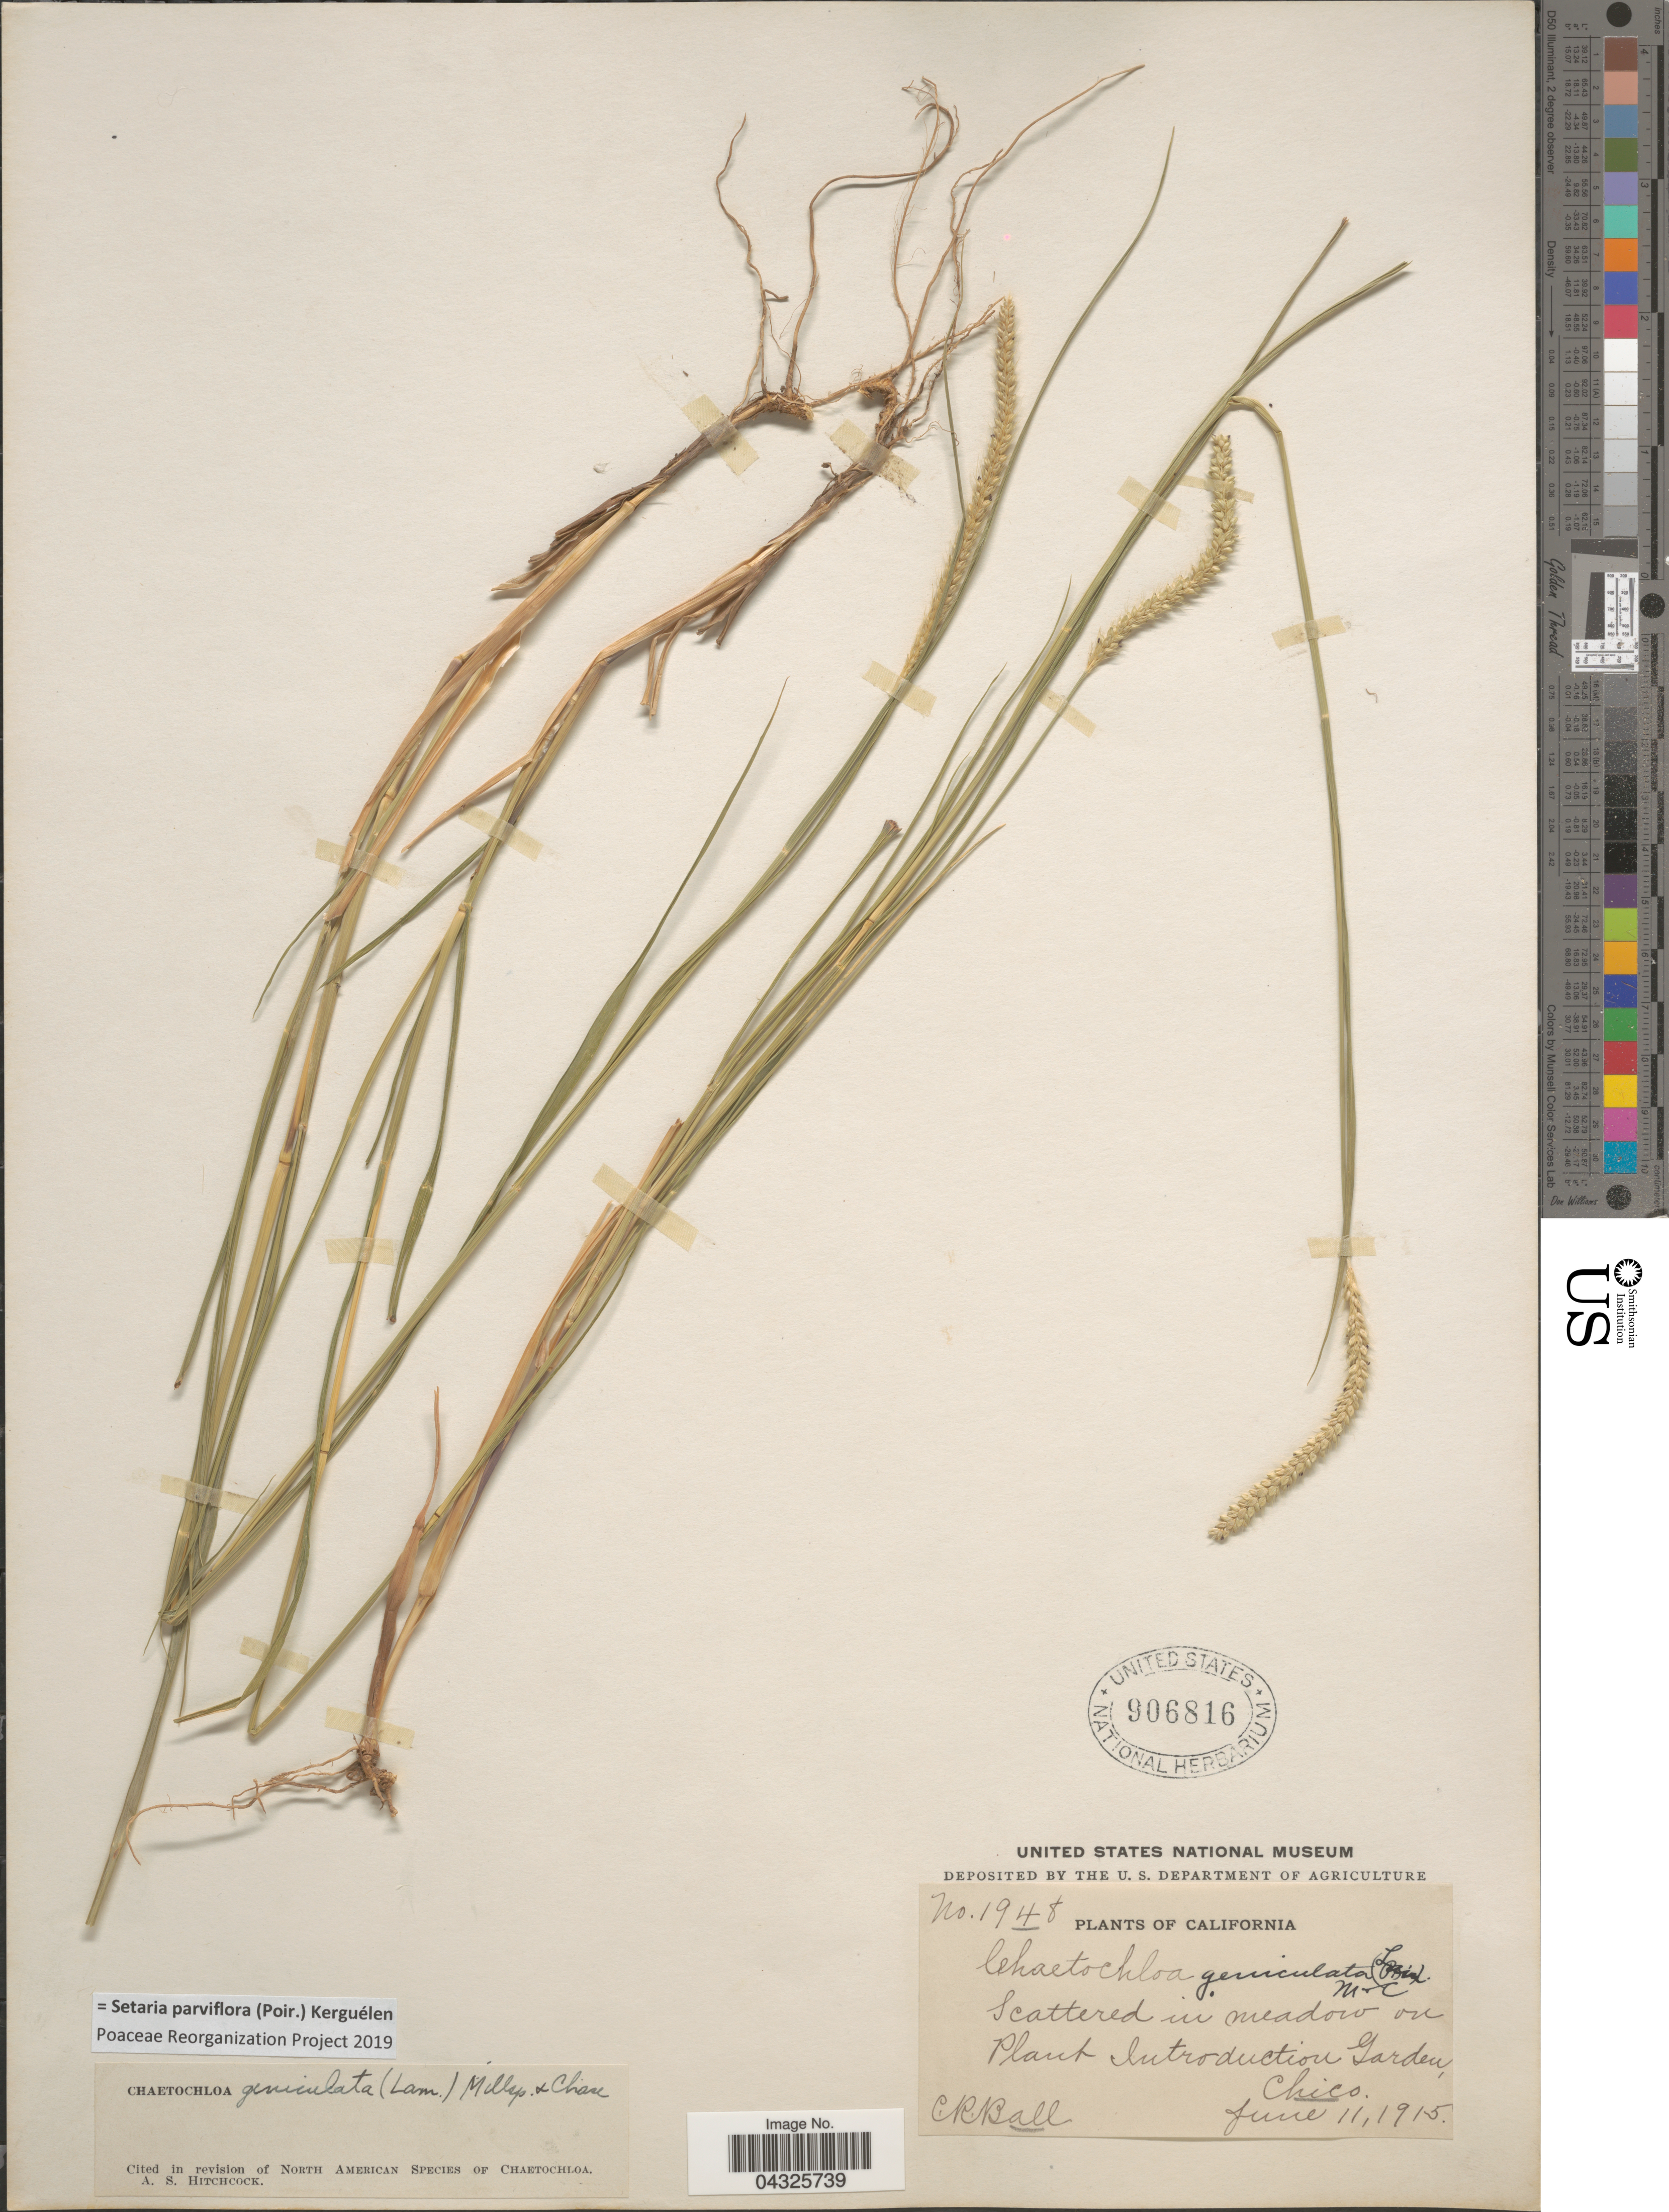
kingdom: Plantae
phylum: Tracheophyta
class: Liliopsida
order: Poales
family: Poaceae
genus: Setaria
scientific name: Setaria parviflora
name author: (Poir.) Kerguélen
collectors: C. R. Ball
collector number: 1948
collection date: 1915-06-11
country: United States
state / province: California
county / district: Butte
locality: In meadow on Plant Introduction Garden, Chico.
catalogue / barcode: US 906816